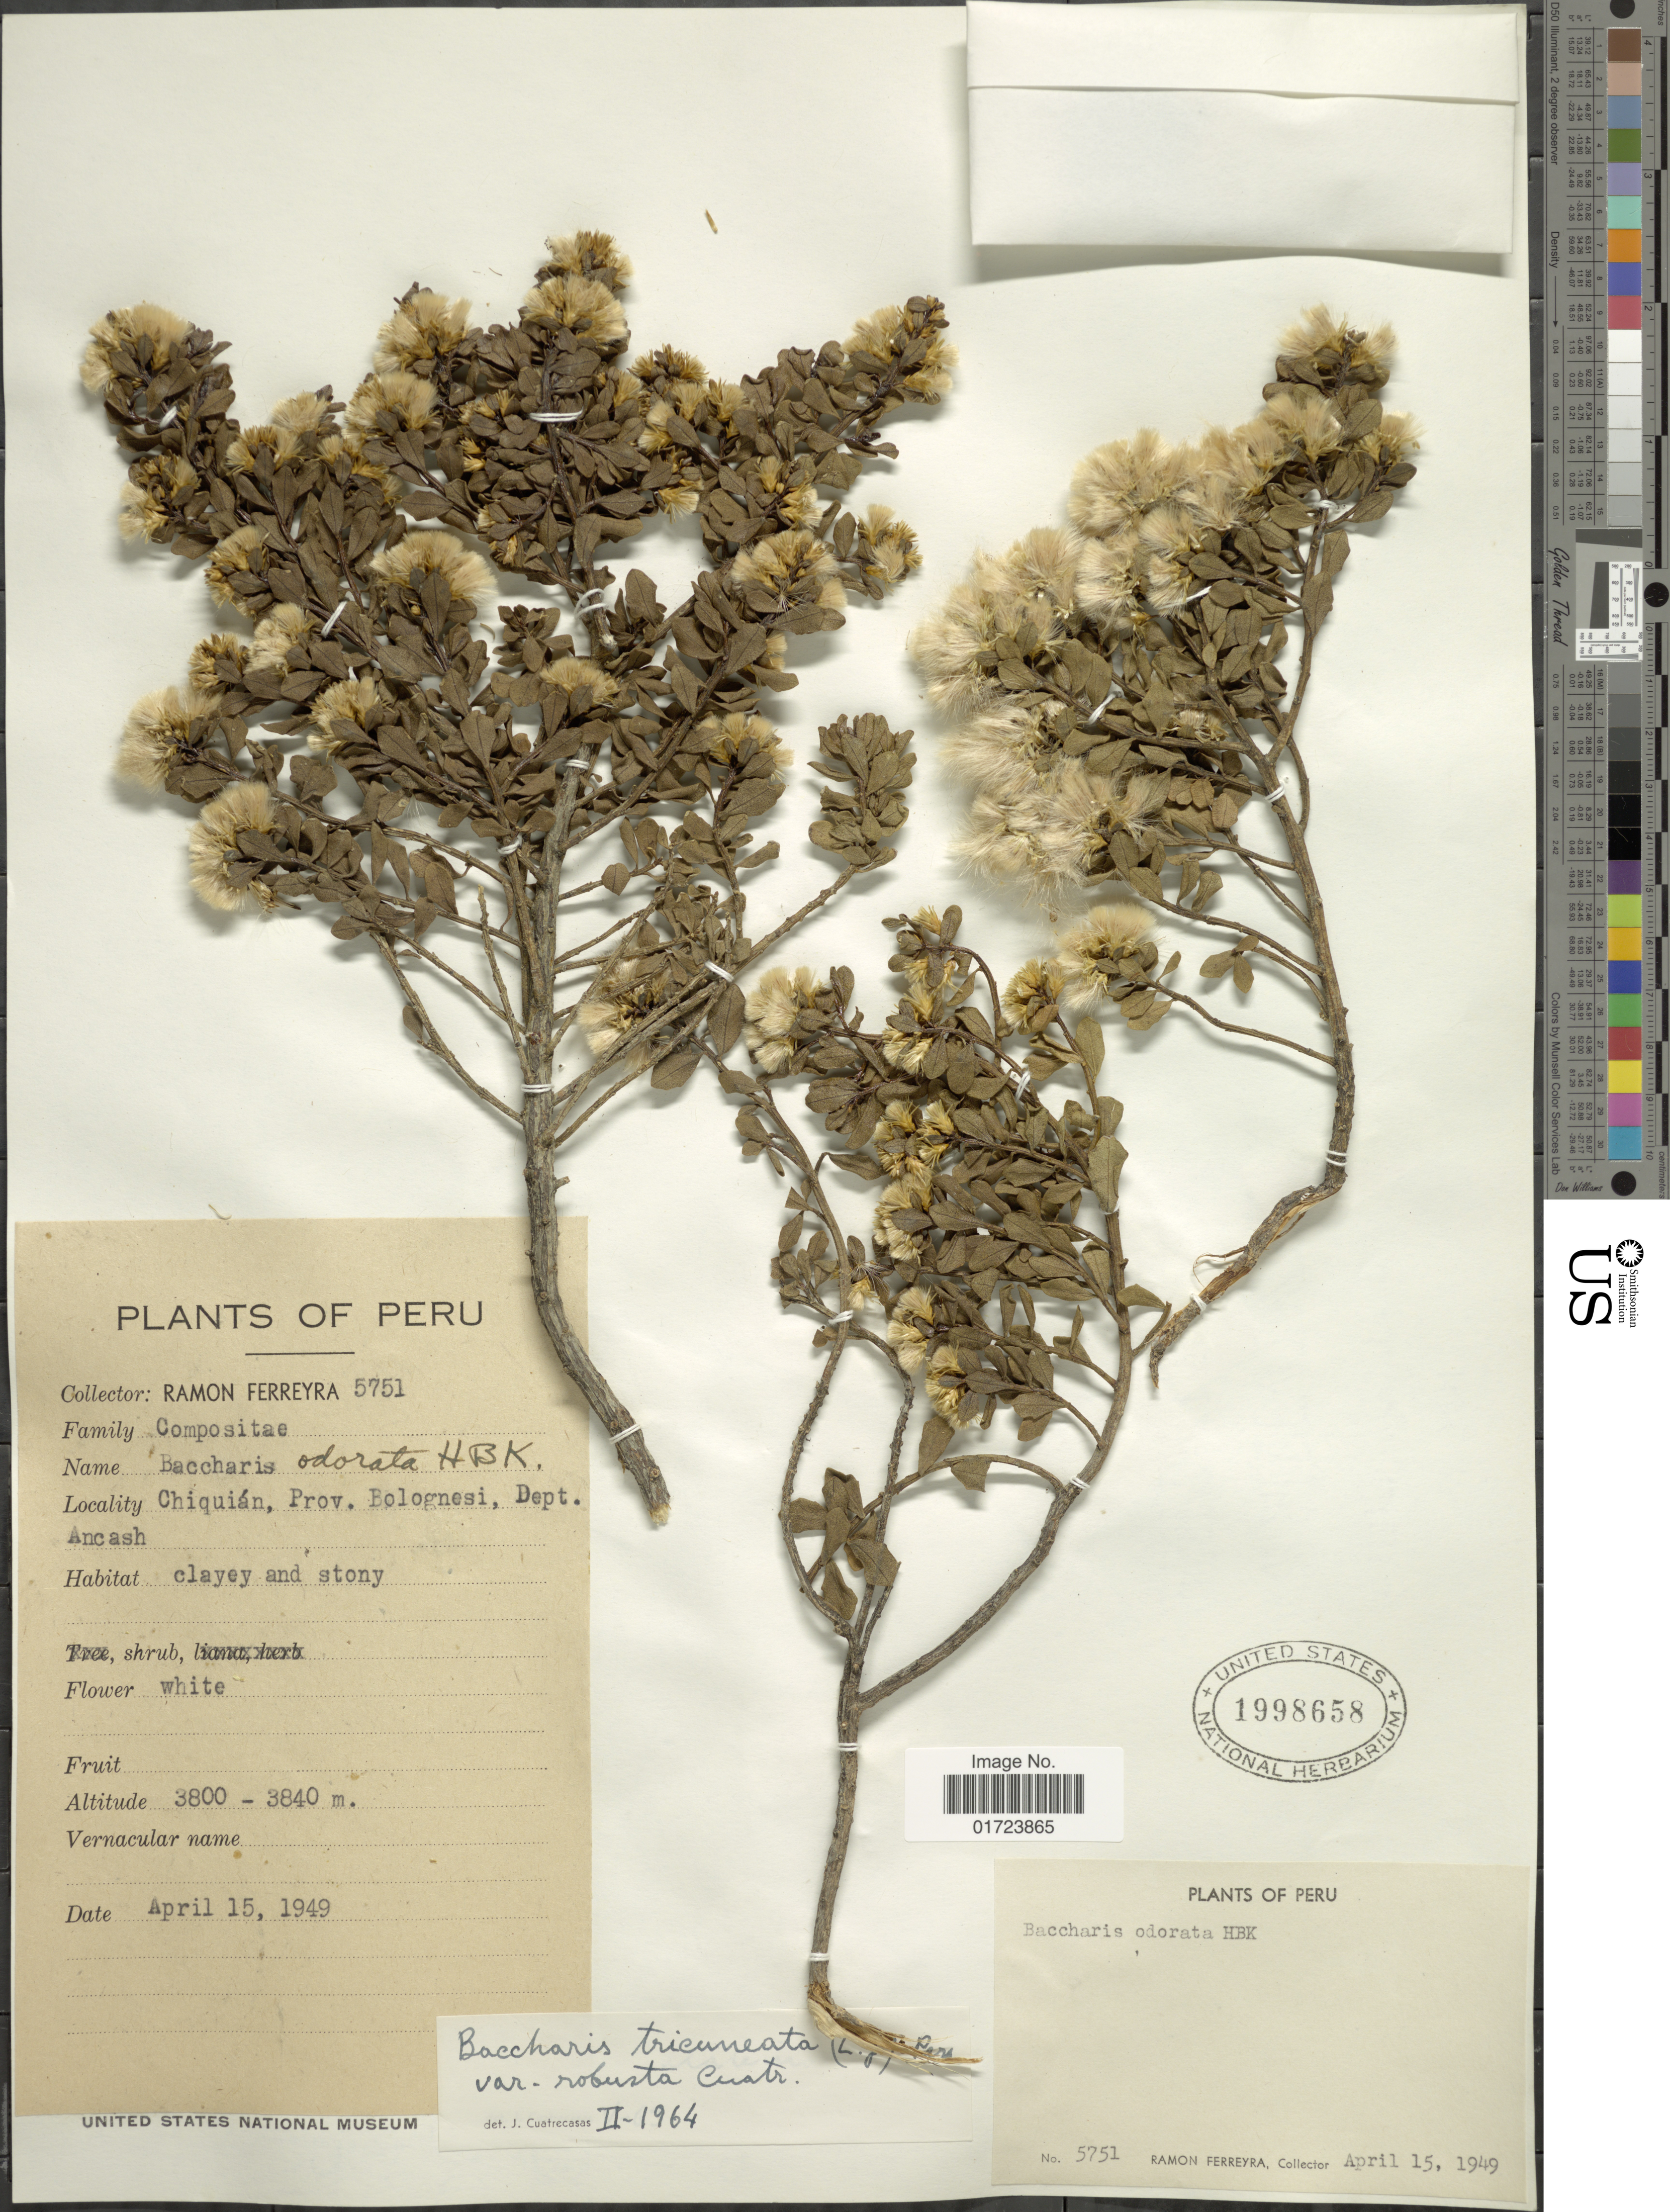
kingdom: Plantae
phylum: Tracheophyta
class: Magnoliopsida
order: Asterales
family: Asteraceae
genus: Baccharis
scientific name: Baccharis tricuneata var. robusta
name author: Cuatrec.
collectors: R. A. Ferreyra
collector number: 5751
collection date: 1949-04-15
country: Peru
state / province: Ancash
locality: Chiquian, Prov. Bolognesi, Dept. Ancash.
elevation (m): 3800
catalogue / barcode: US 1998658